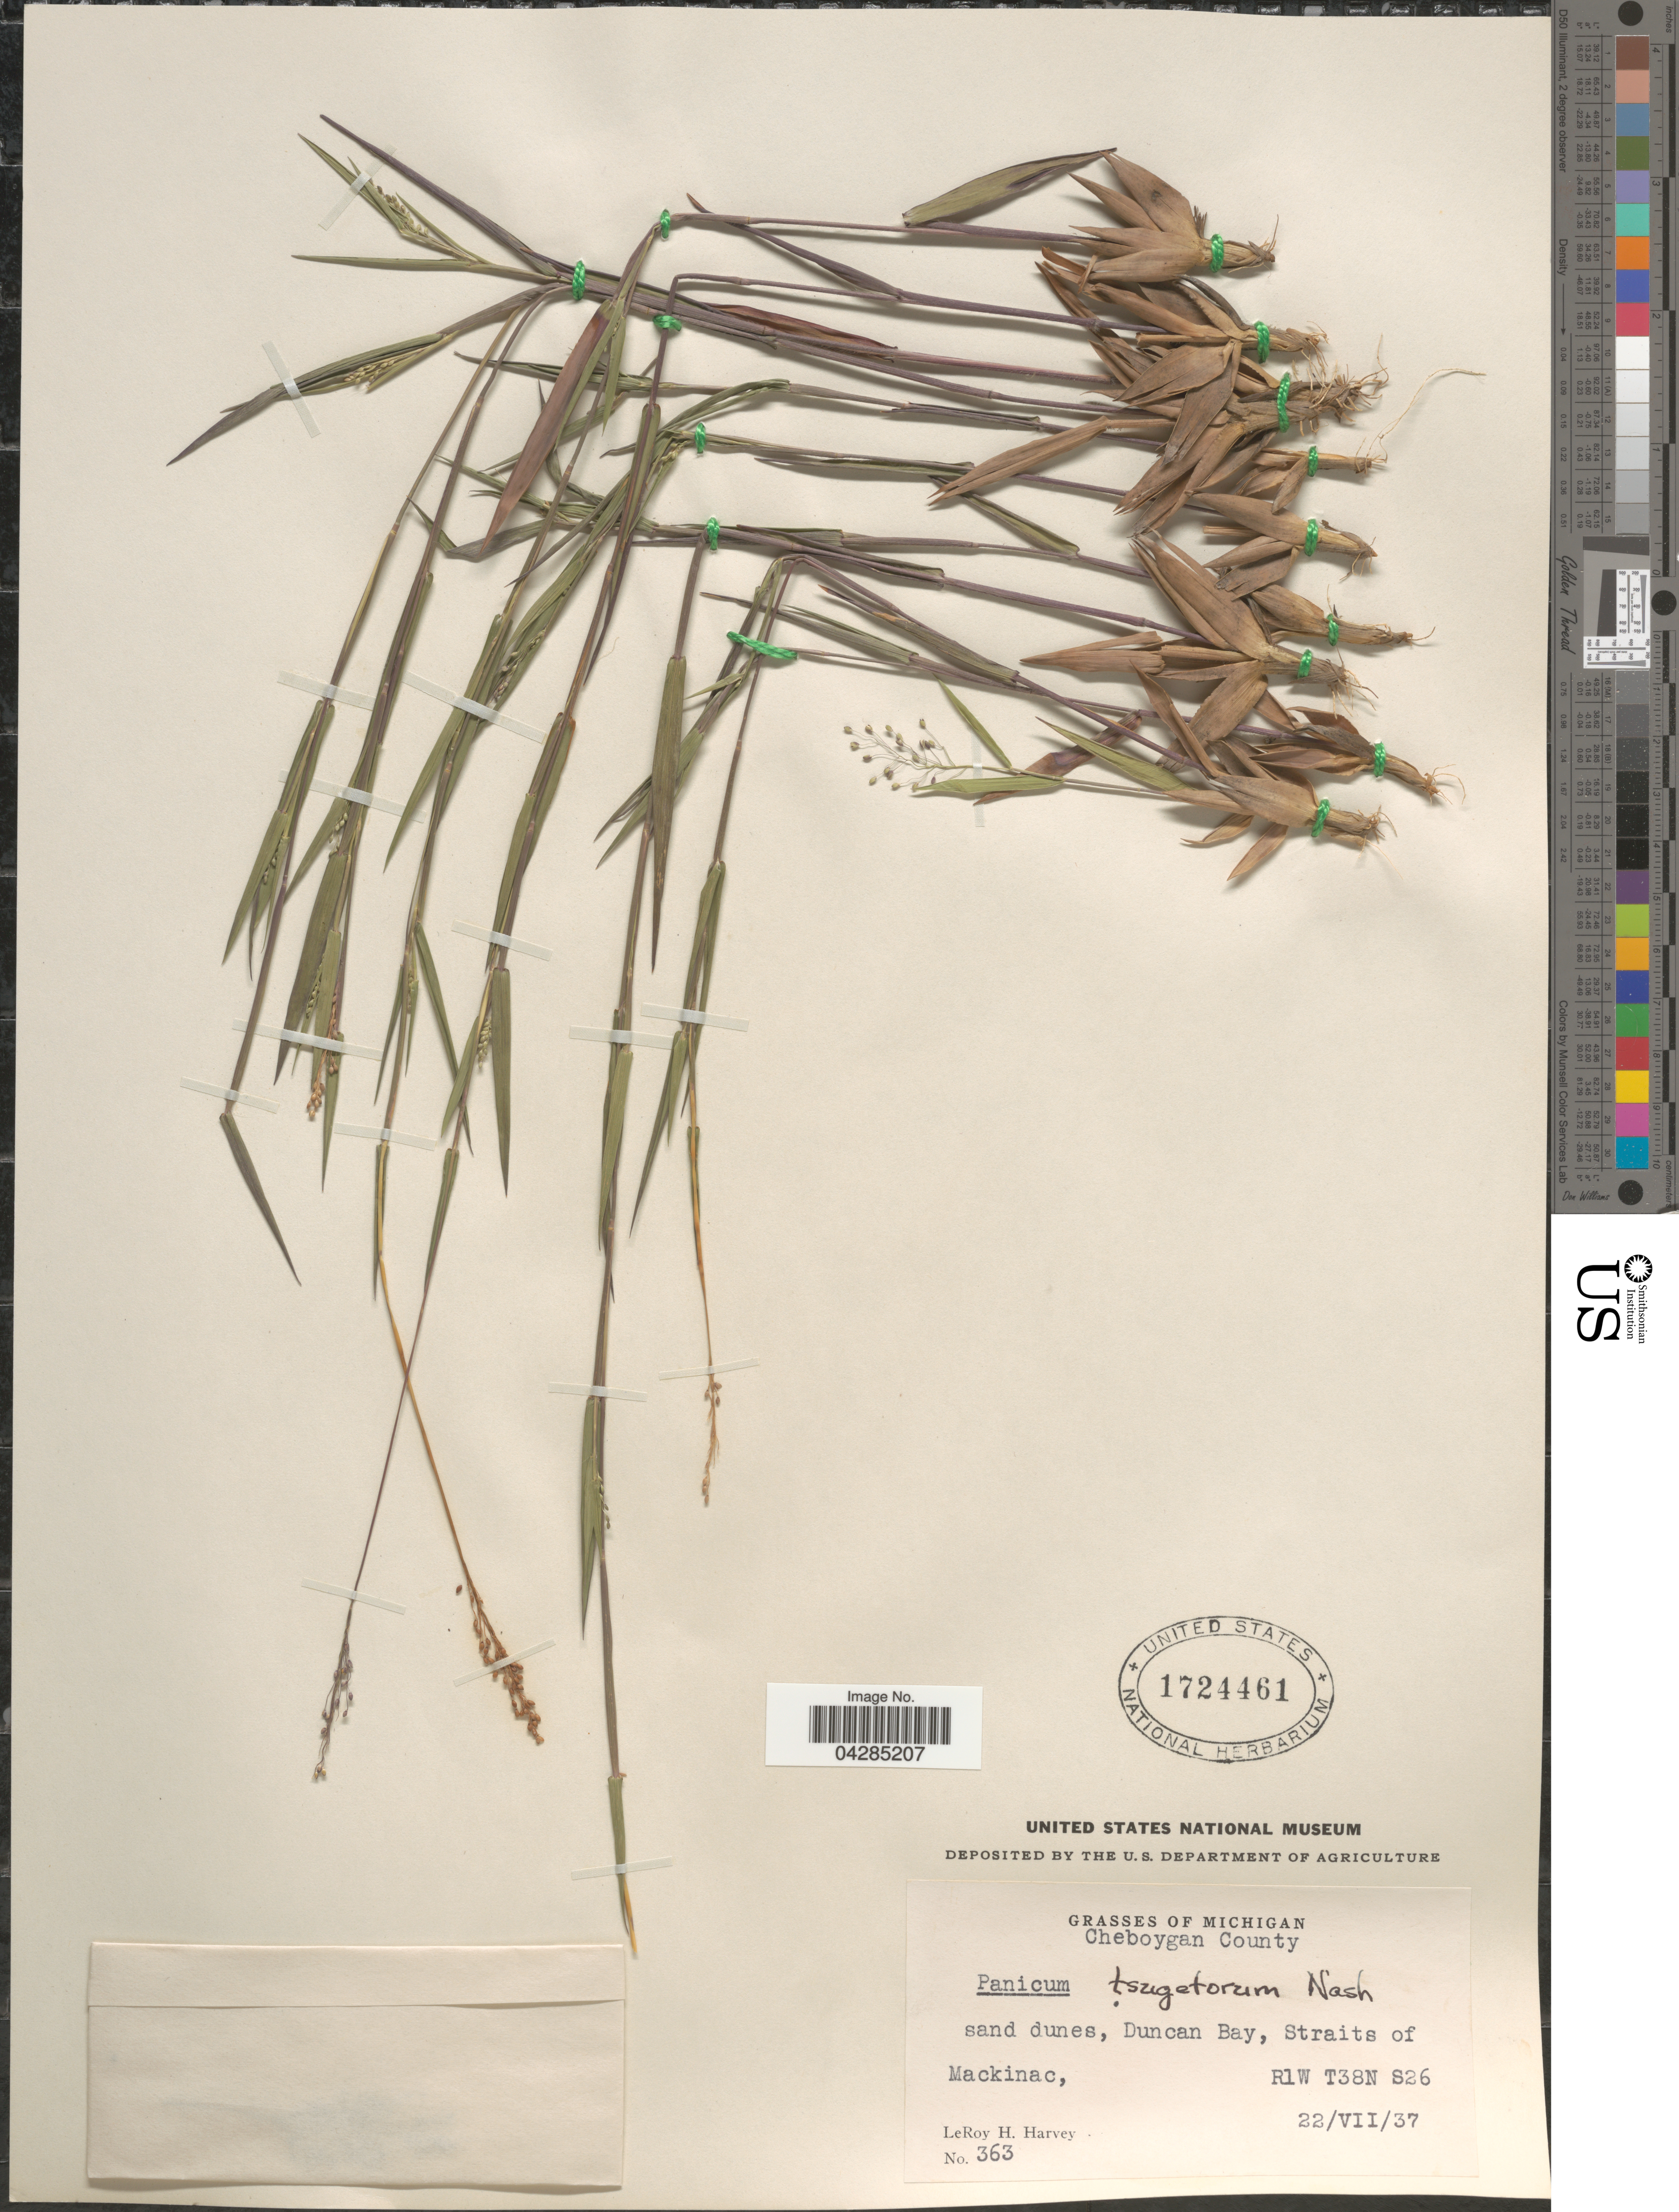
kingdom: Plantae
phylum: Tracheophyta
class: Liliopsida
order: Poales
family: Poaceae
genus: Dichanthelium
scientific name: Dichanthelium portoricense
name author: (Desv. ex Ham.) B.F. Hansen & Wunderlin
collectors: L. H. Harvey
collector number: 363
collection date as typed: Transcribed d/m/y: 22/7/37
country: United States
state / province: Michigan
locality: Cheboygan County. Sand dunes, Duncan Bay, Straits of Mackinac, R1W T38N S26.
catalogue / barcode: US 1724461